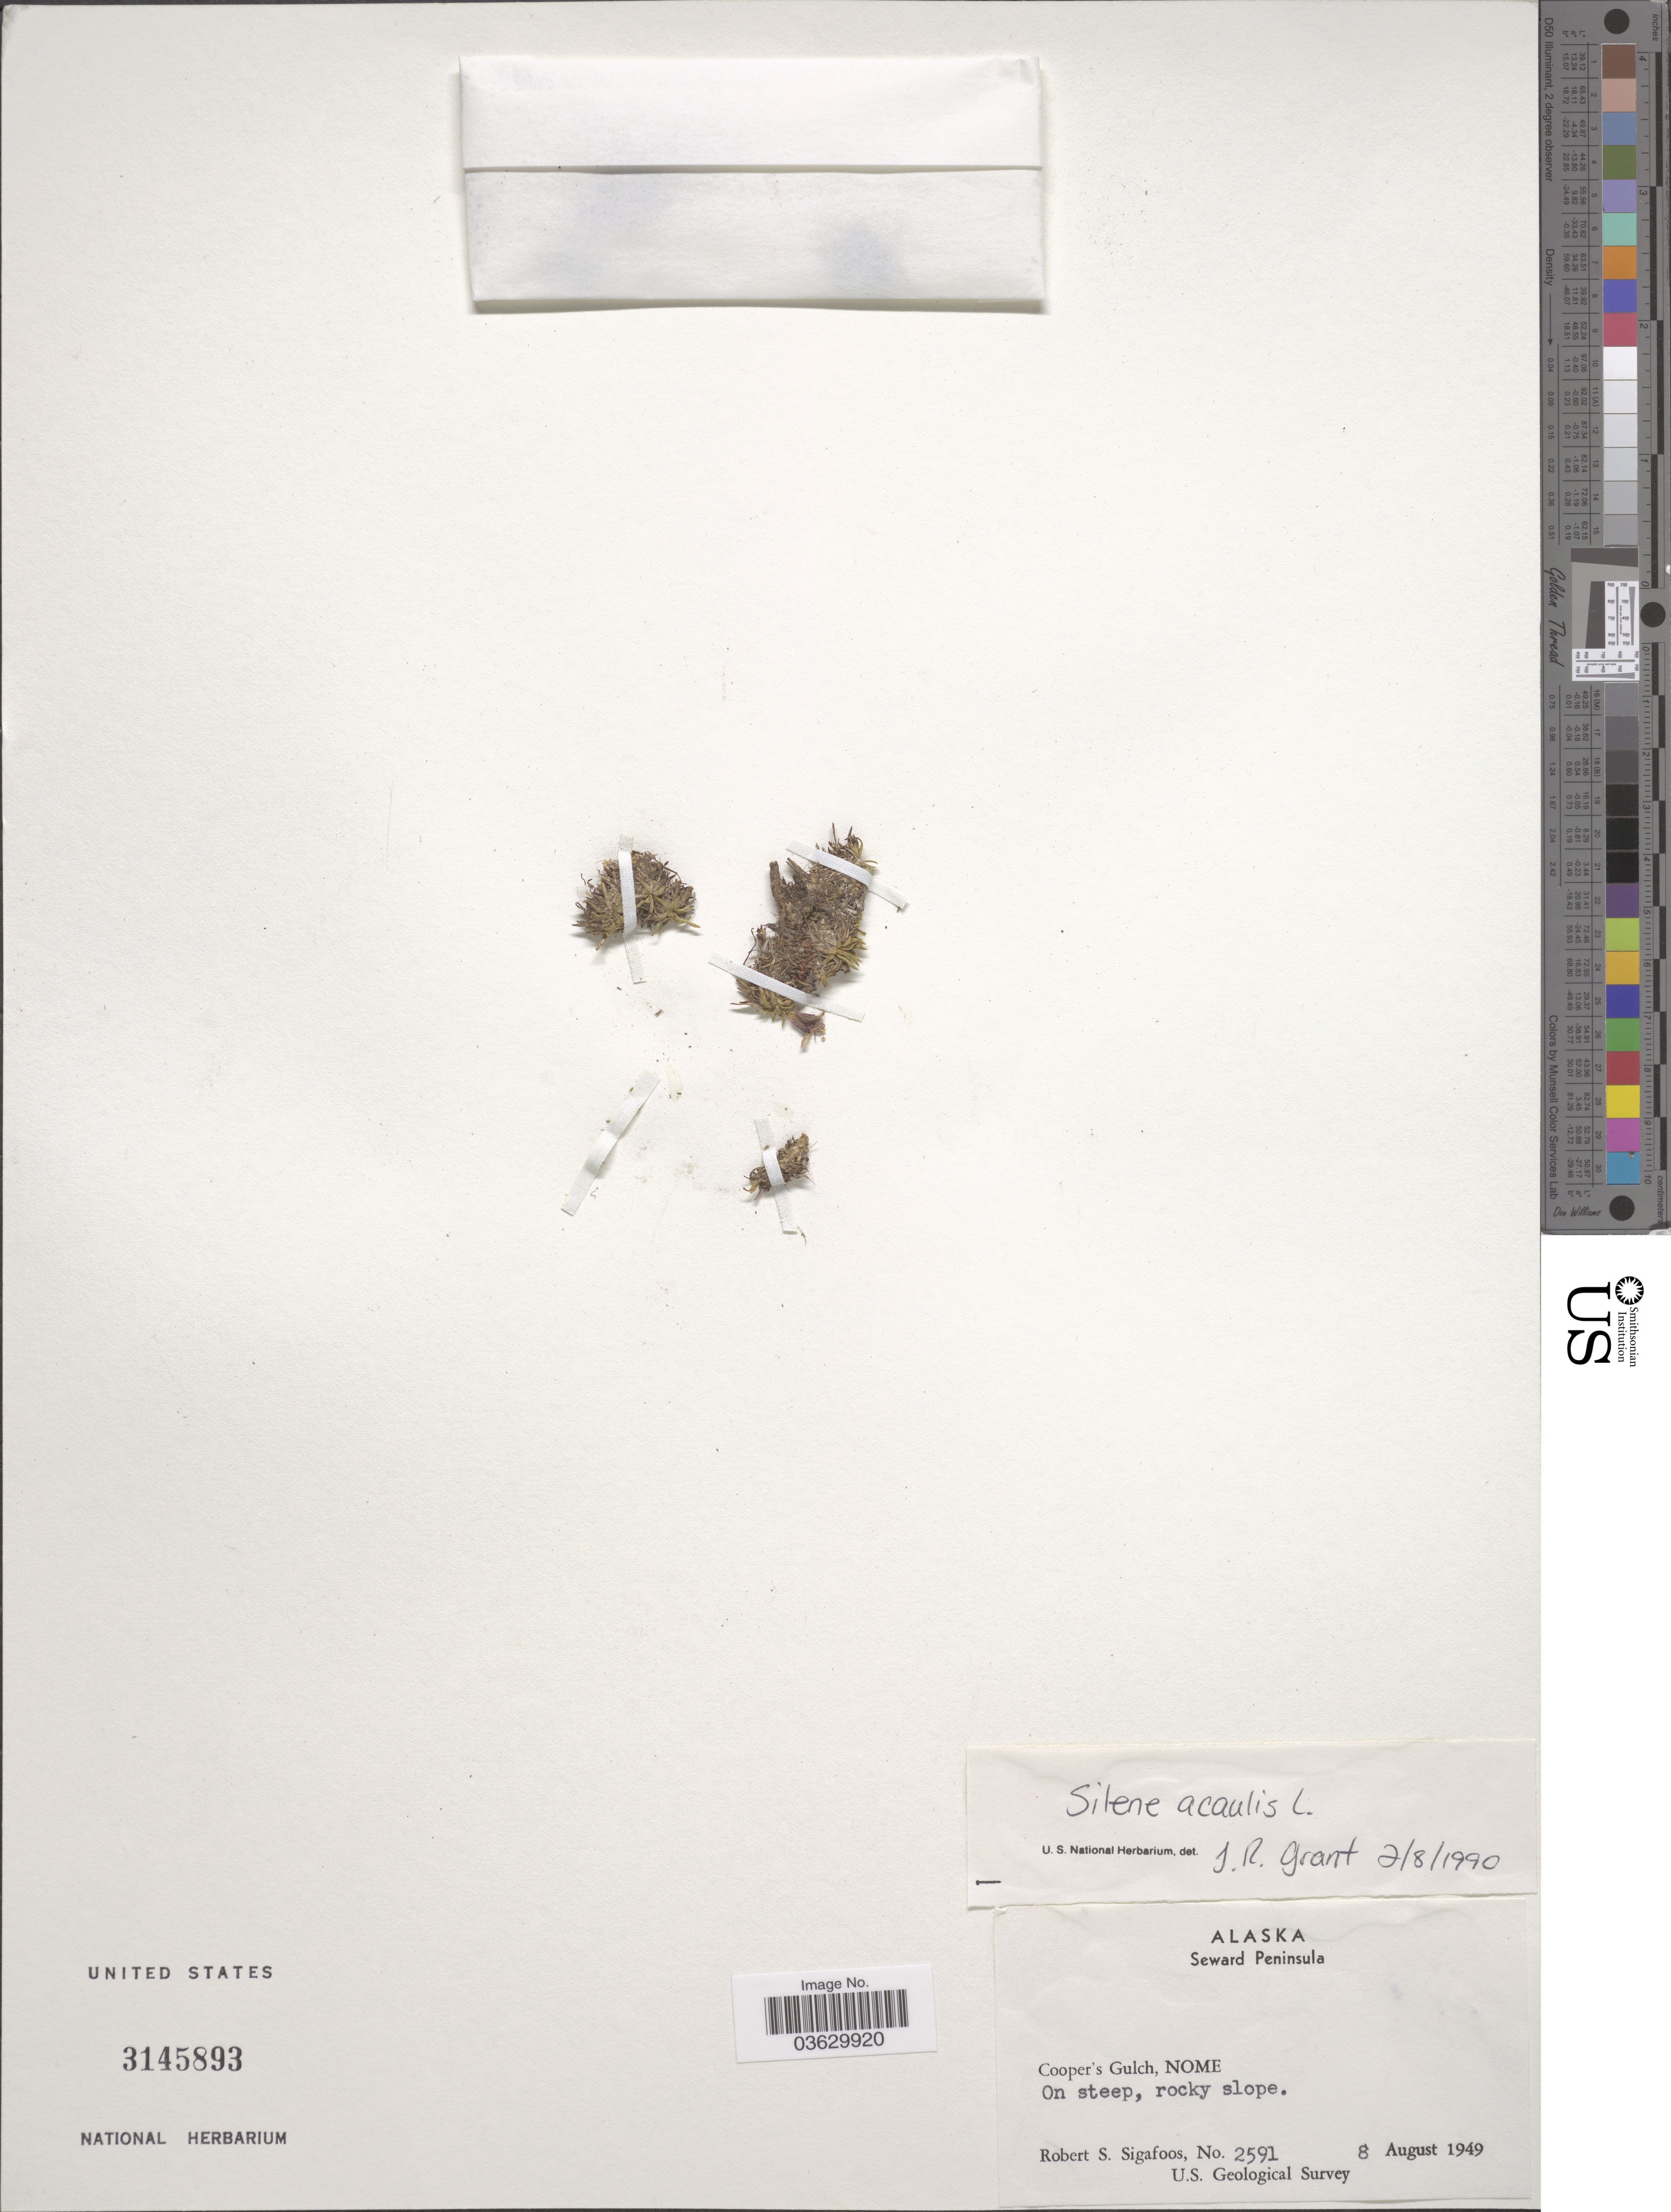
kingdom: Plantae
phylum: Tracheophyta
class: Magnoliopsida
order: Caryophyllales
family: Caryophyllaceae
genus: Silene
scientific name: Silene acaulis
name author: (L.) Jacq.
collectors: R. Sigafoos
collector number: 2591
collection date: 1949-08-08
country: United States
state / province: Alaska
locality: Seward Peninsula. Cooper's Gulch, Nome.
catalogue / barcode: US 3145893